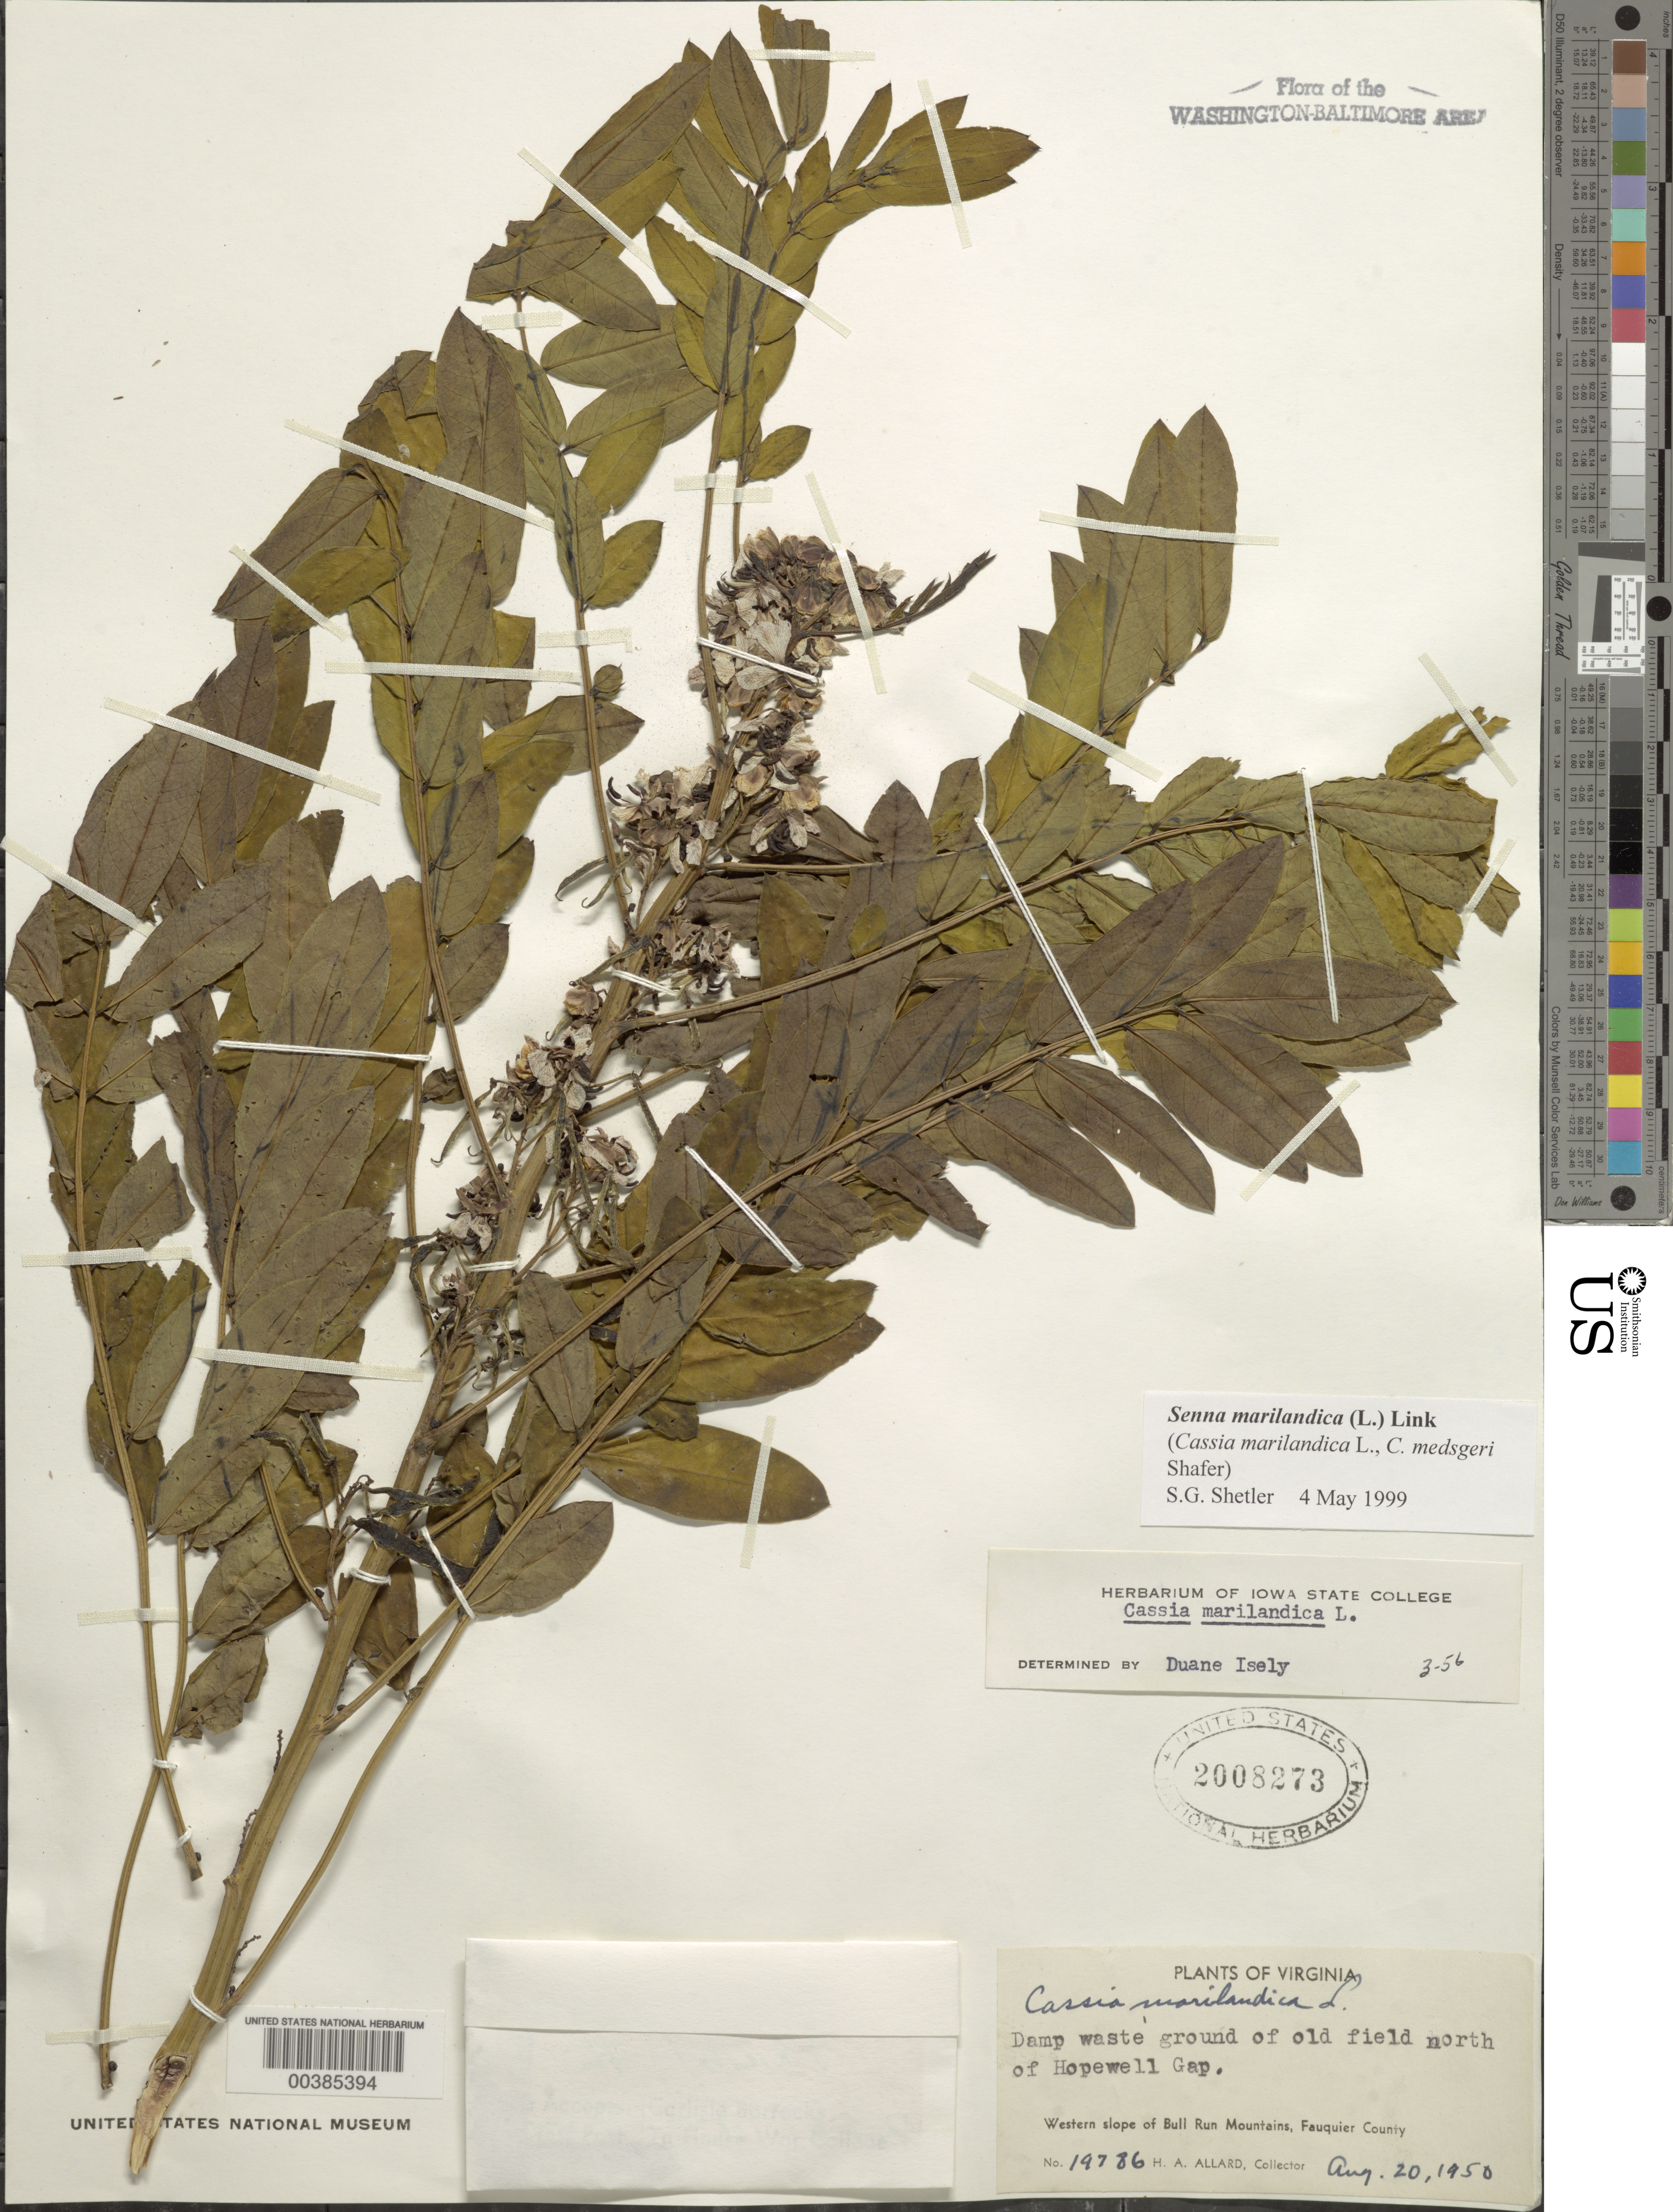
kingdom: Plantae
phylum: Tracheophyta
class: Magnoliopsida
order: Fabales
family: Fabaceae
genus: Senna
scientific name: Senna marilandica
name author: (L.) Link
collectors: H. A. Allard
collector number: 19786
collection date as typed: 20 Aug 1950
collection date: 1950-08-20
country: United States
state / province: Virginia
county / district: Fauquier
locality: North of Hopewell Gap Bull Run Mts.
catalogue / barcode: US 2008273